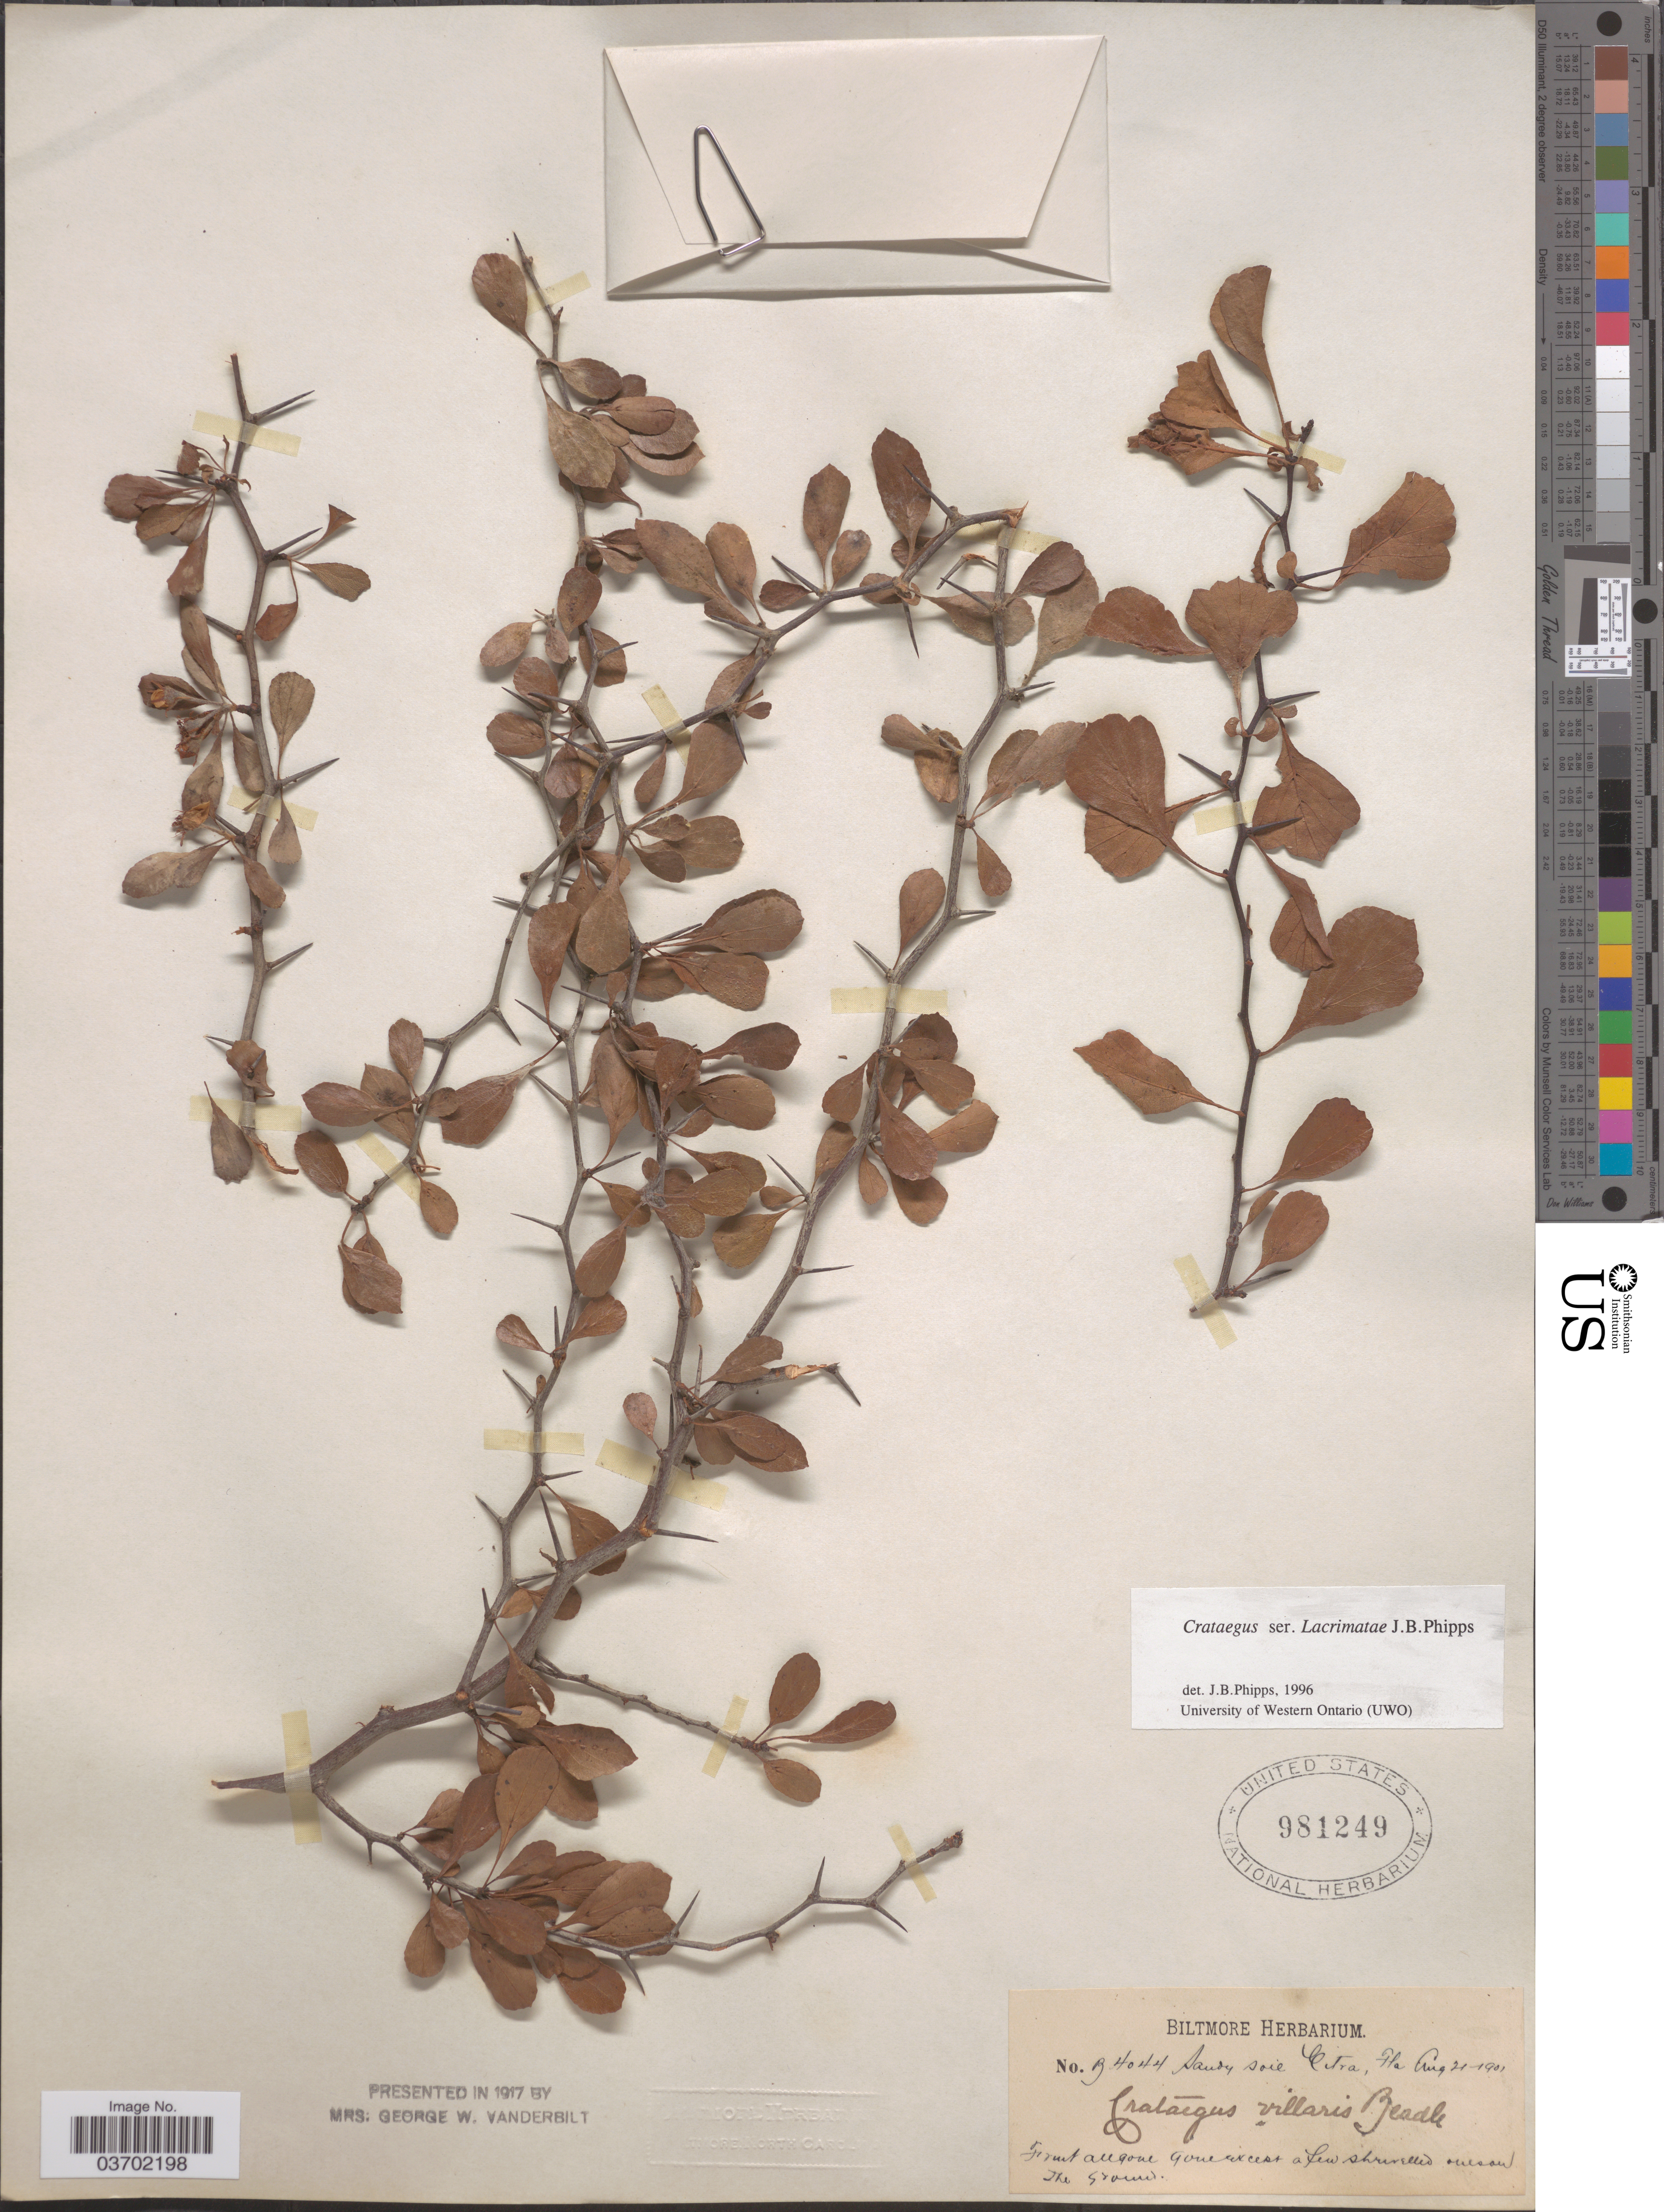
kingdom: Plantae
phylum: Tracheophyta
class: Magnoliopsida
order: Rosales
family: Rosaceae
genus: Crataegus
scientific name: Crataegus villaris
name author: Beadle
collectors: ex herb. Biltmore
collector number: B4044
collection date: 1901-08-21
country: United States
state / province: Florida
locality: Sandy soil Citra.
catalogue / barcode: US 981249